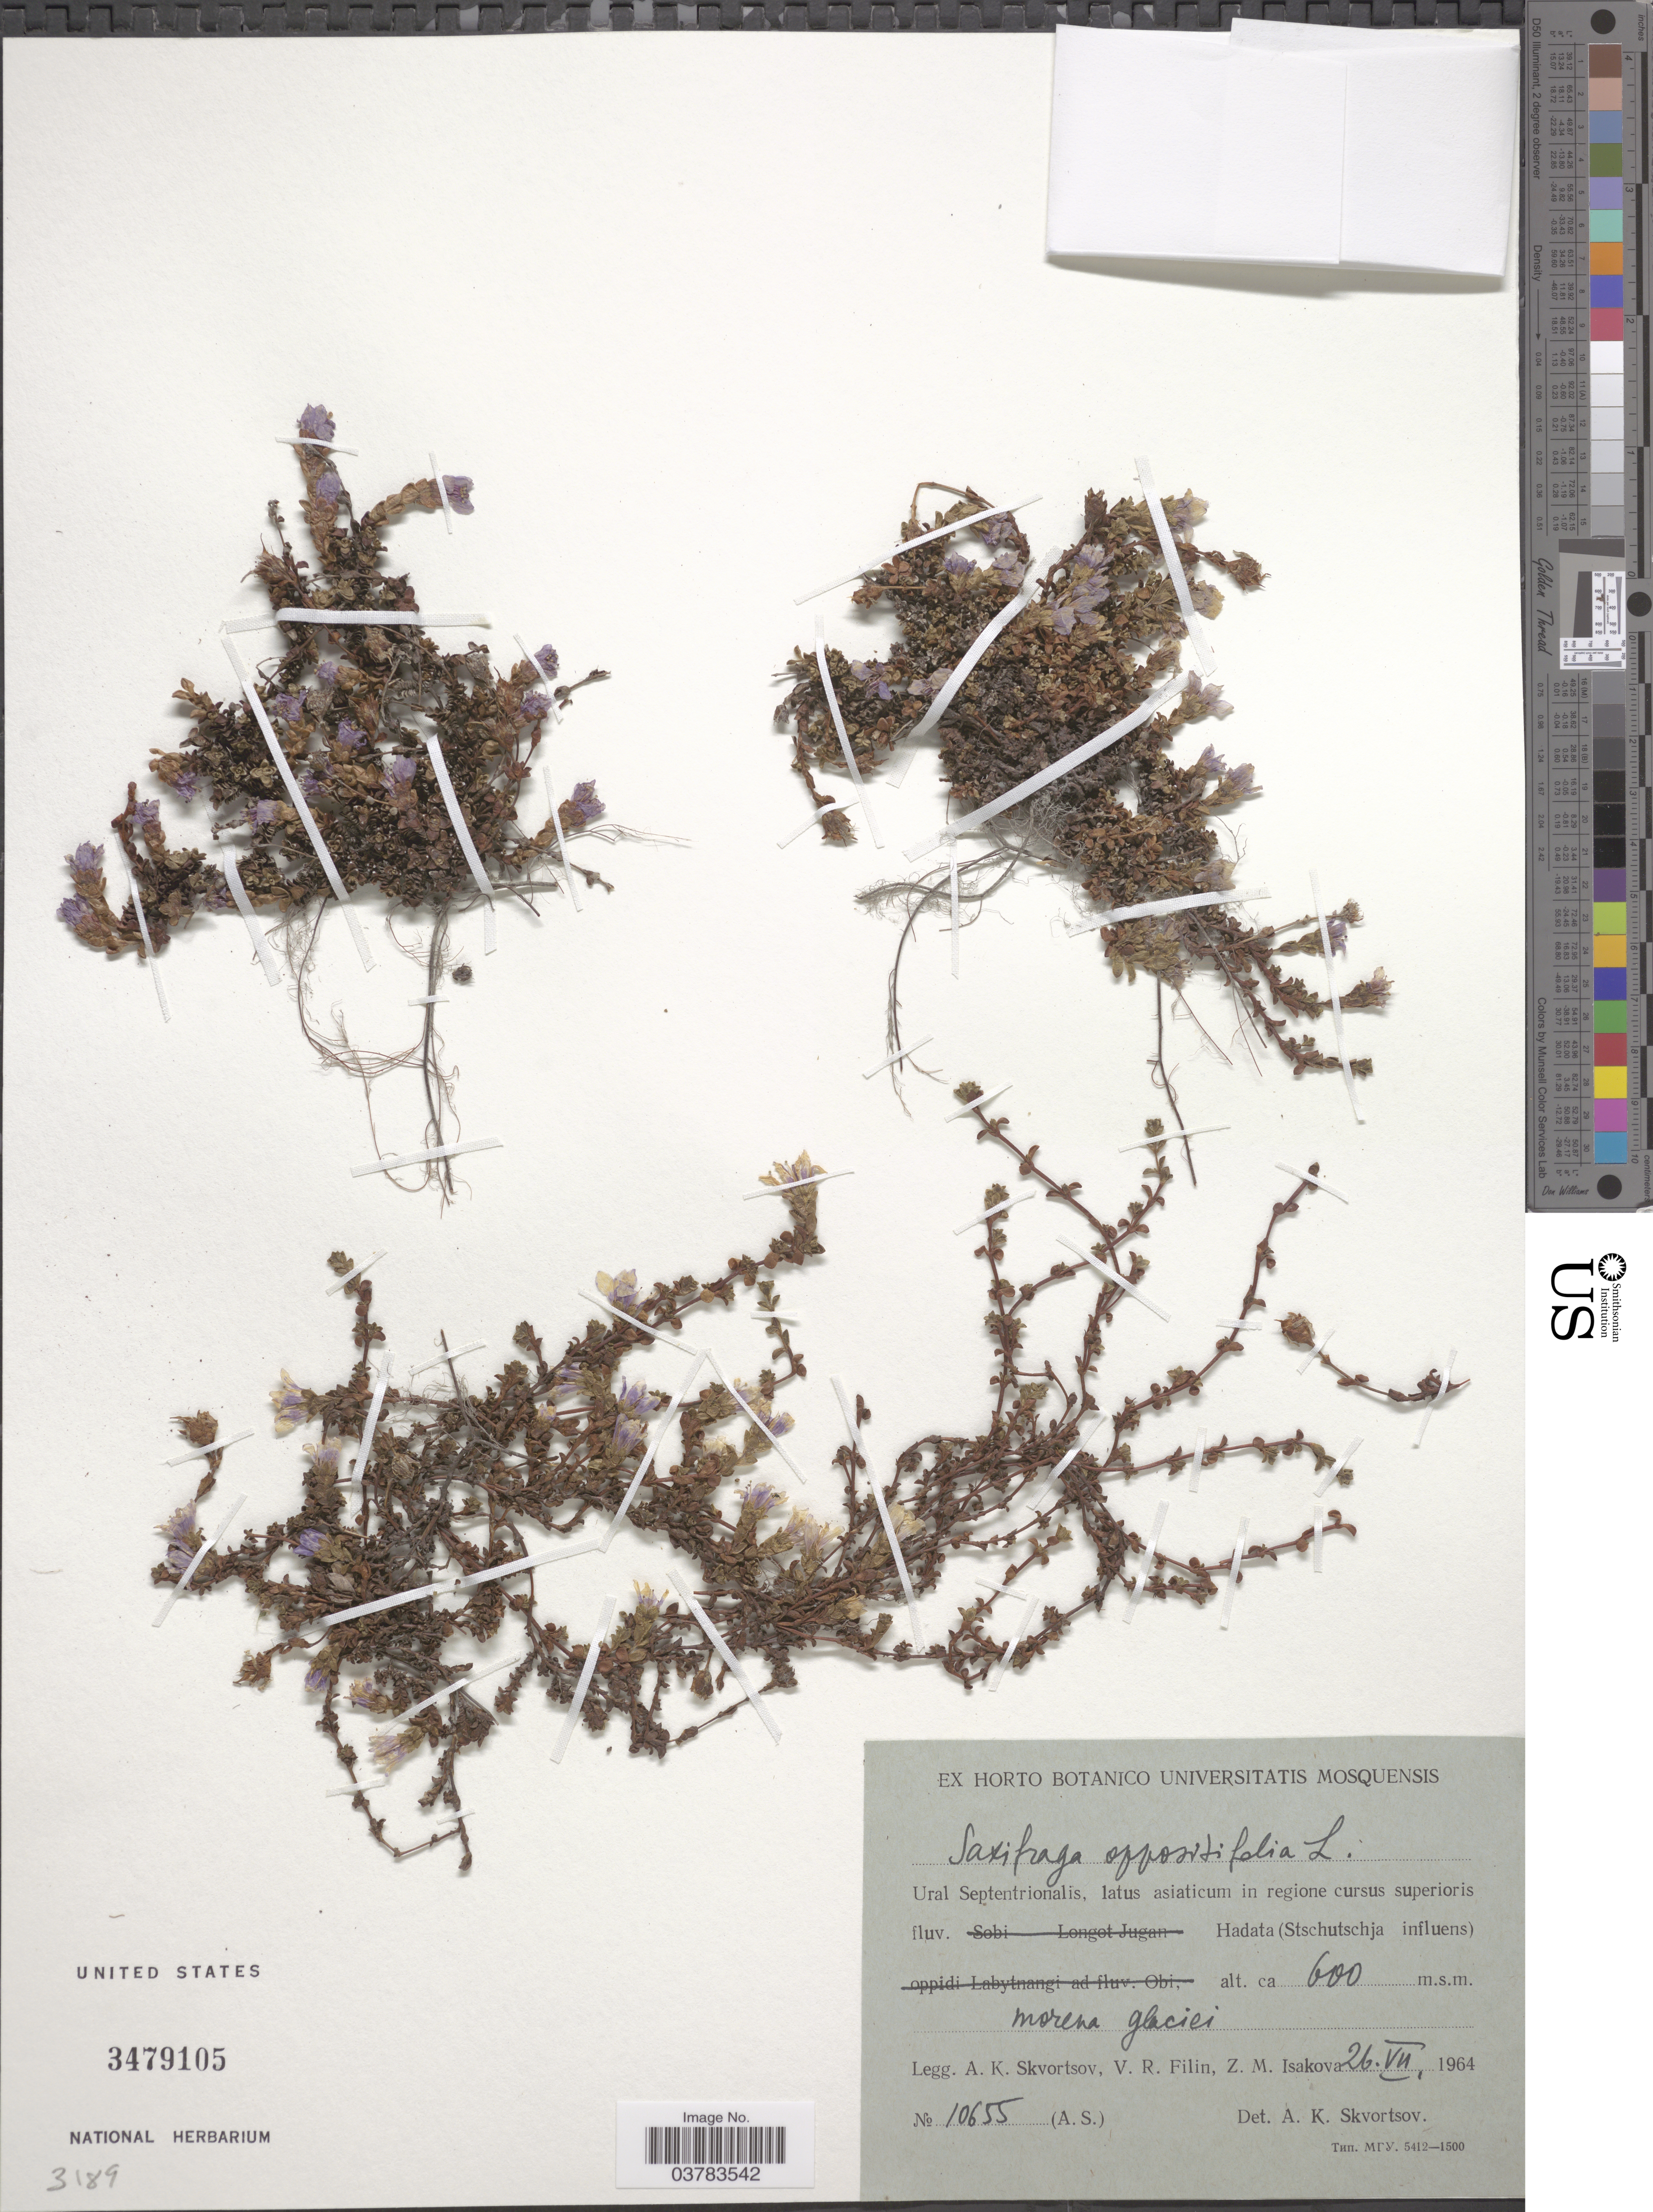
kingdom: Plantae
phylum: Tracheophyta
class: Magnoliopsida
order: Saxifragales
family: Saxifragaceae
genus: Saxifraga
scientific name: Saxifraga oppositifolia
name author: L.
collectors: A. K. Skvortsov, V. Filin & Z. Isakova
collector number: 10655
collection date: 1964-07-26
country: Russian Federation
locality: Ural Septentrionalis, latus asiaticum in regione cursus superioris fluv. Hadata (Stschutschja influens).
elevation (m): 600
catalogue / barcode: US 3479105